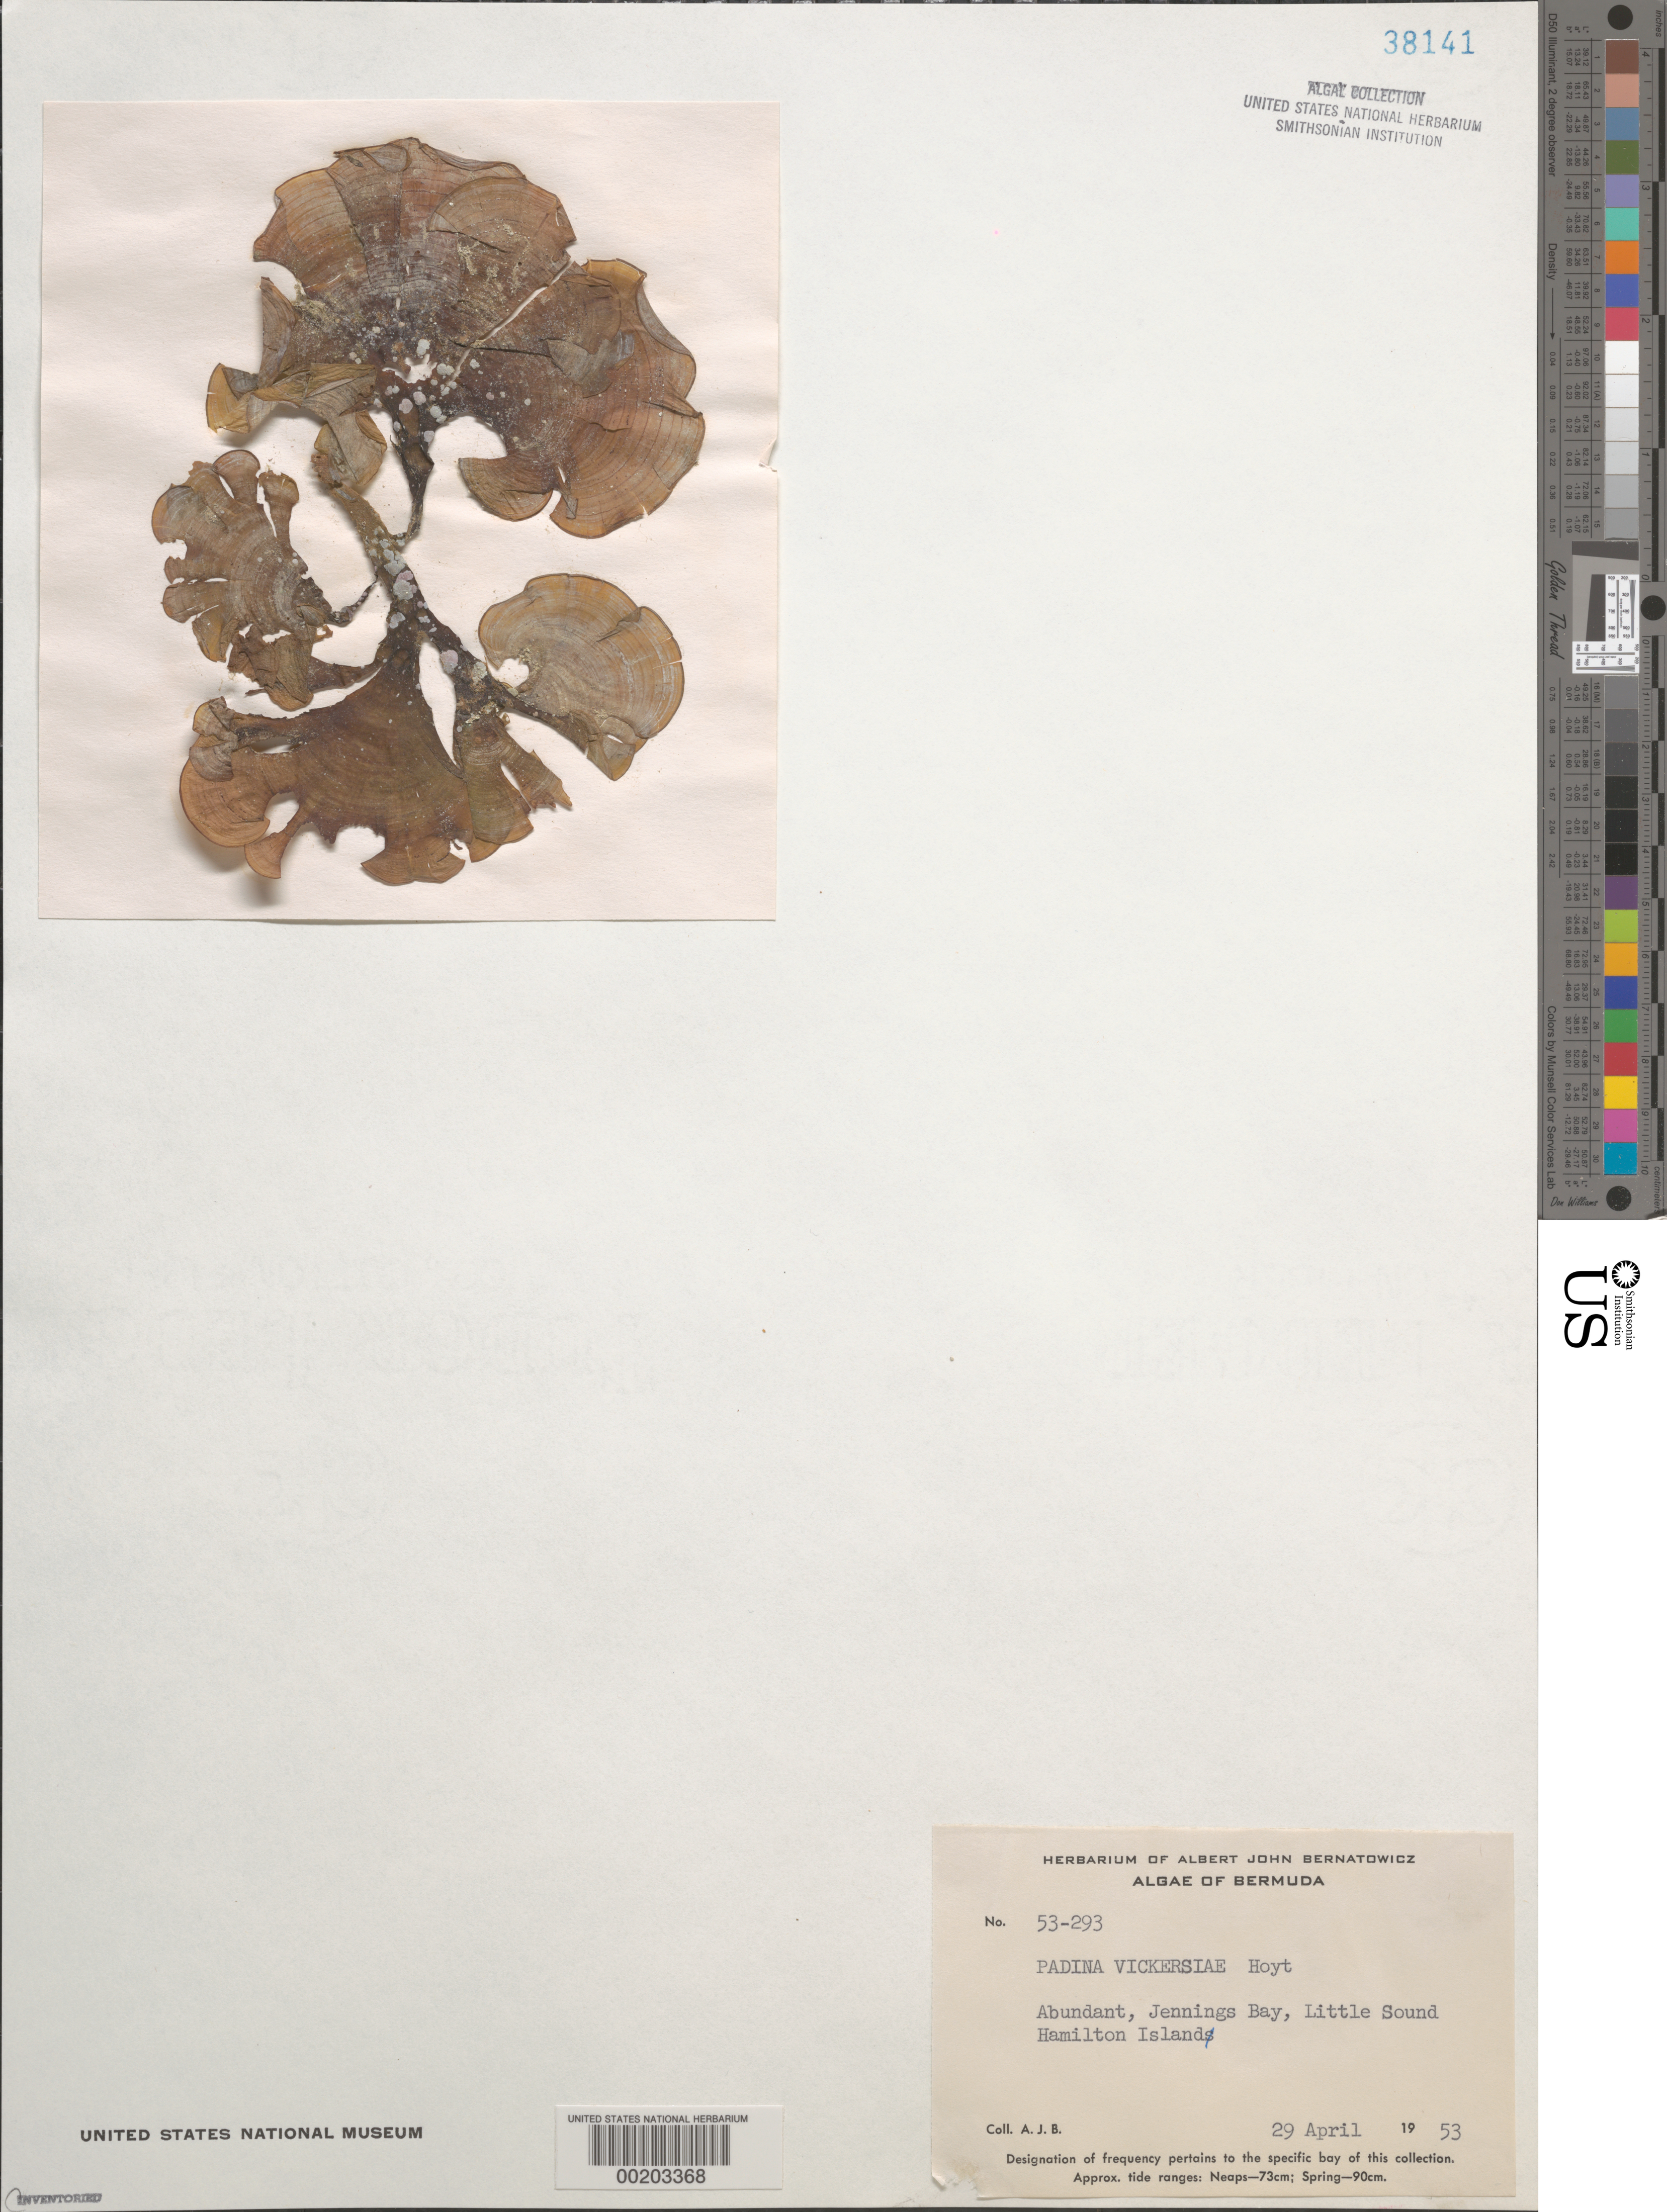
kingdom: Chromista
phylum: Ochrophyta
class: Phaeophyceae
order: Dictyotales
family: Dictyotaceae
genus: Padina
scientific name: Padina gymnospora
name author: (Kütz.) O.G. Sond.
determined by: Algae name updating Project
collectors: A. Bernatowicz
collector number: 53-293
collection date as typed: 29 Apr 1953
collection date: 1953-04-29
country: Bermuda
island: Bermuda Island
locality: Jennings Bay, Little Sound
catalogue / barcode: US 38141